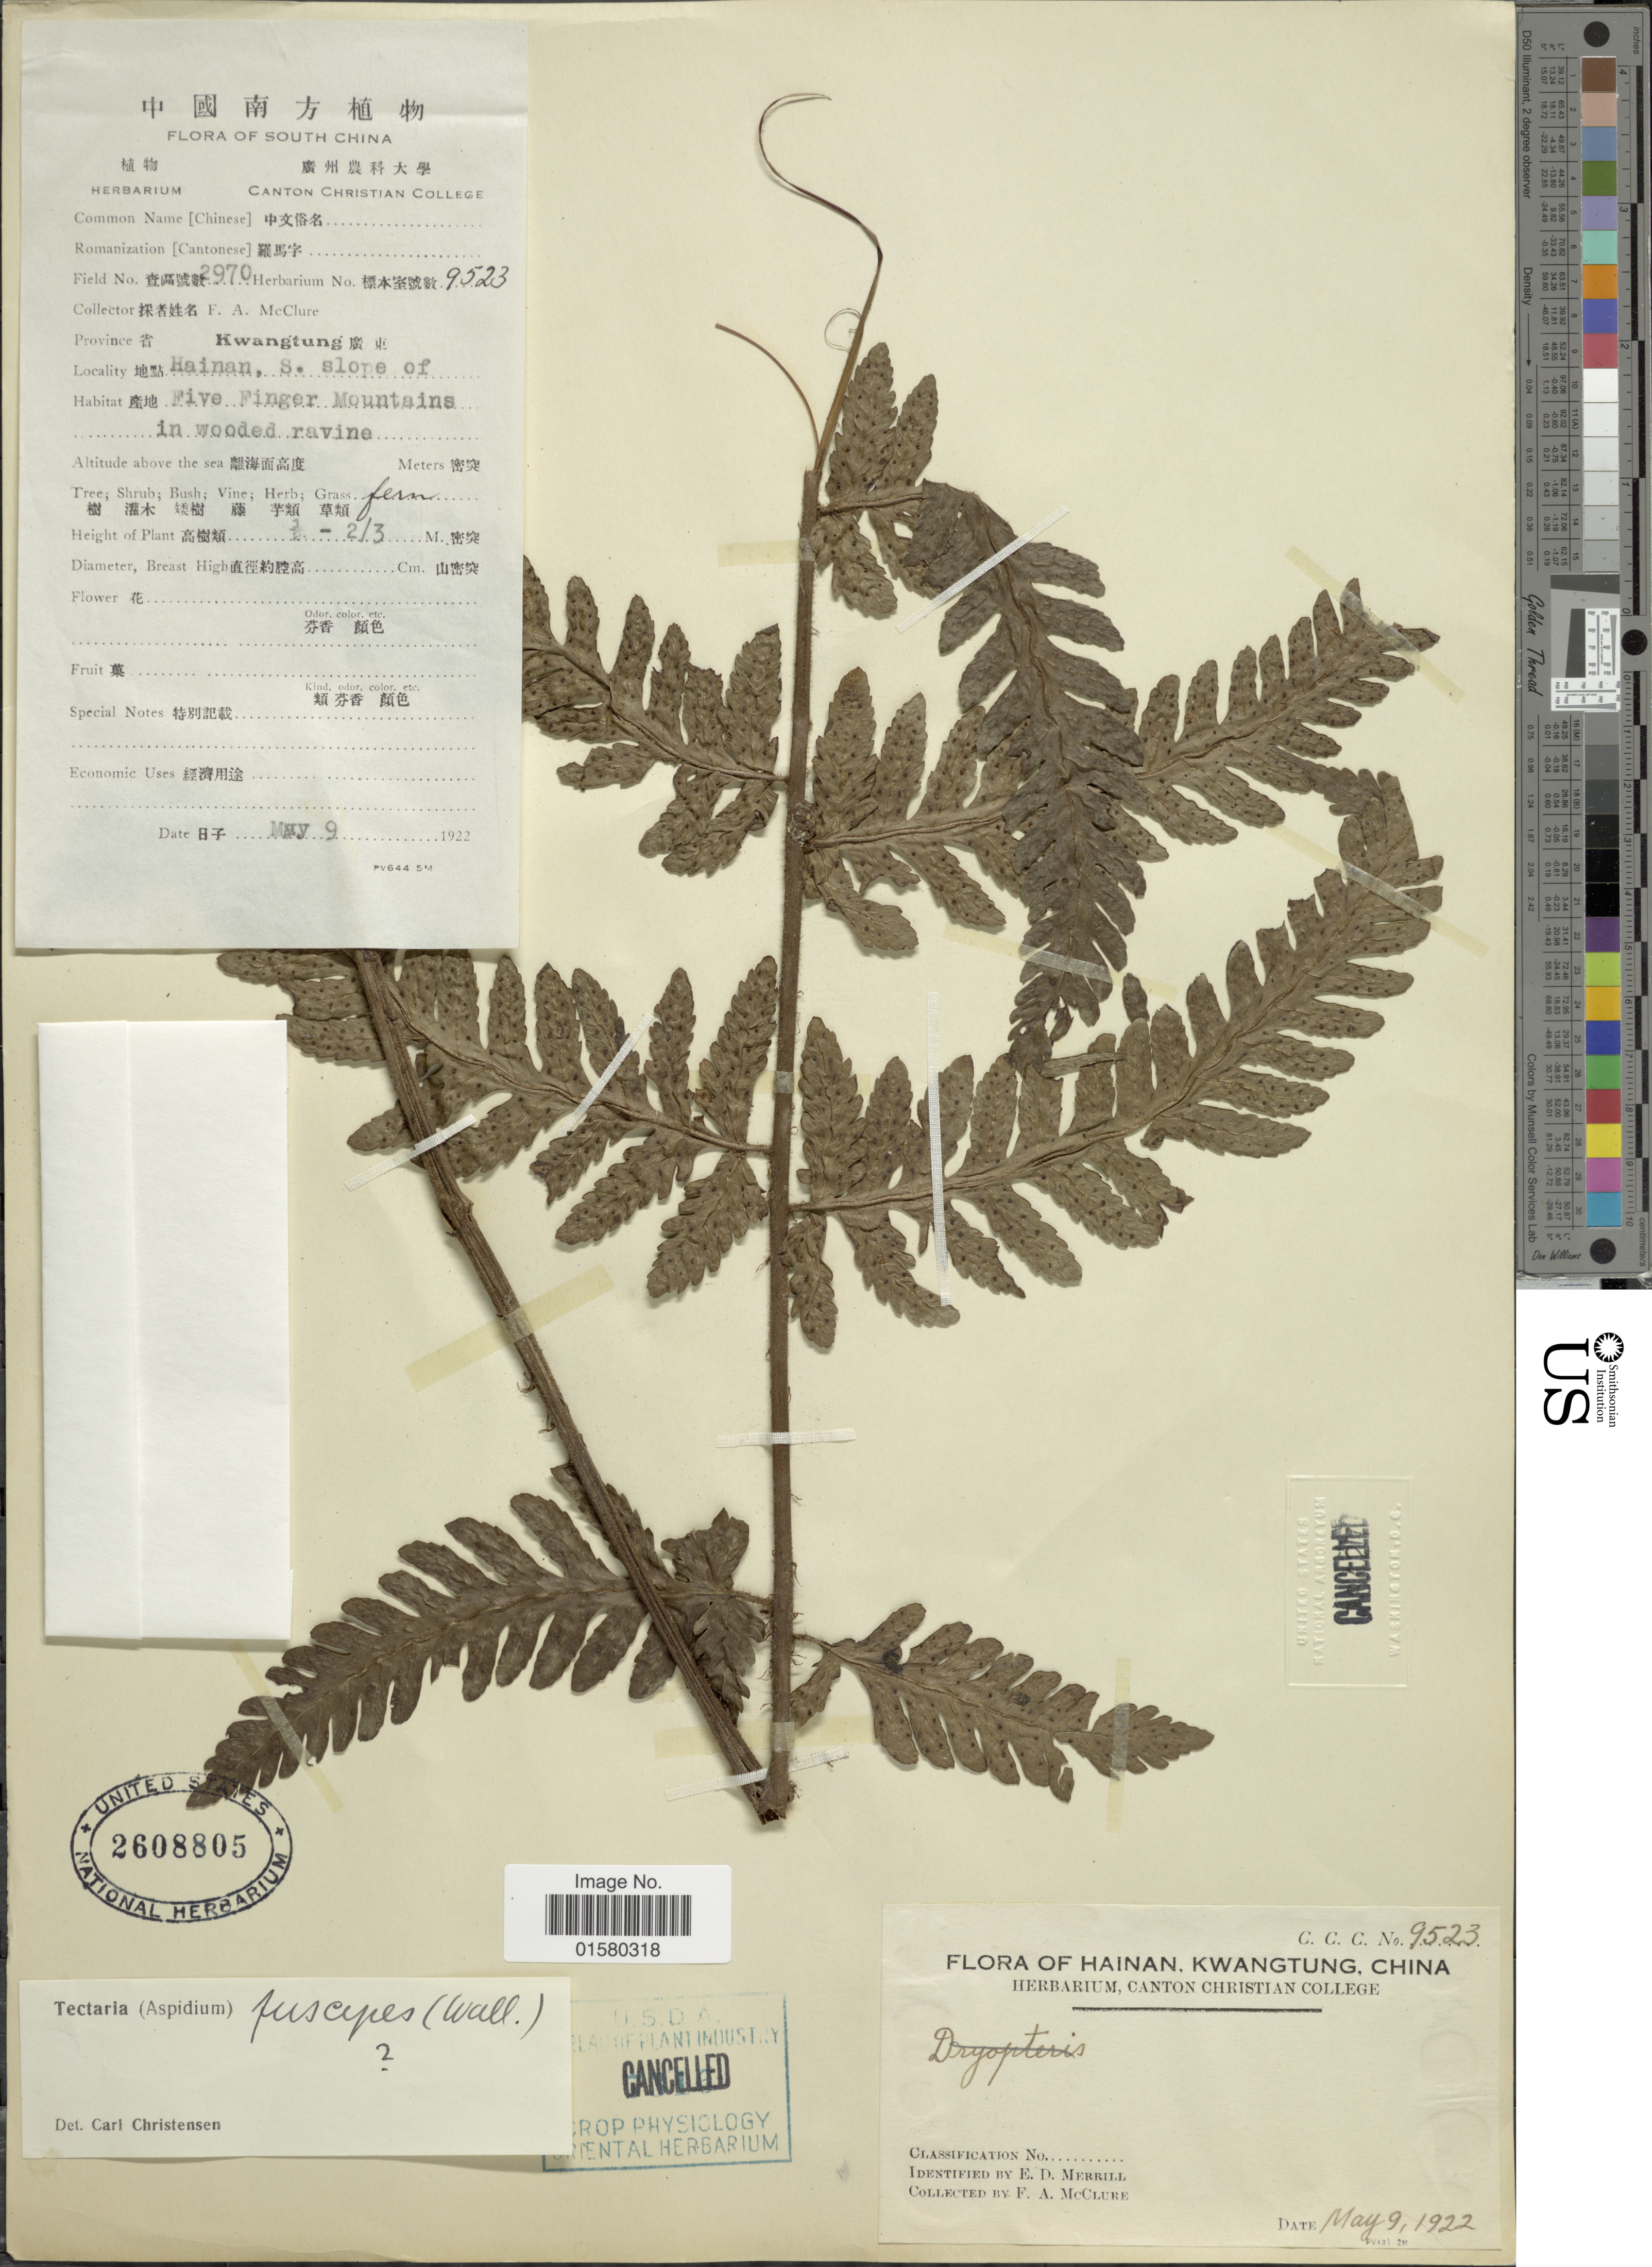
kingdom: Plantae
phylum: Tracheophyta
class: Polypodiopsida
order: Polypodiales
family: Tectariaceae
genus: Tectaria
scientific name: Tectaria paradoxa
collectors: F. A. McClure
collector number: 2970/9523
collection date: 1922-05-09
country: China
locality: Hainan, Province Kwangtung, S. slope of Five Finger Mountains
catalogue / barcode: US 2608805